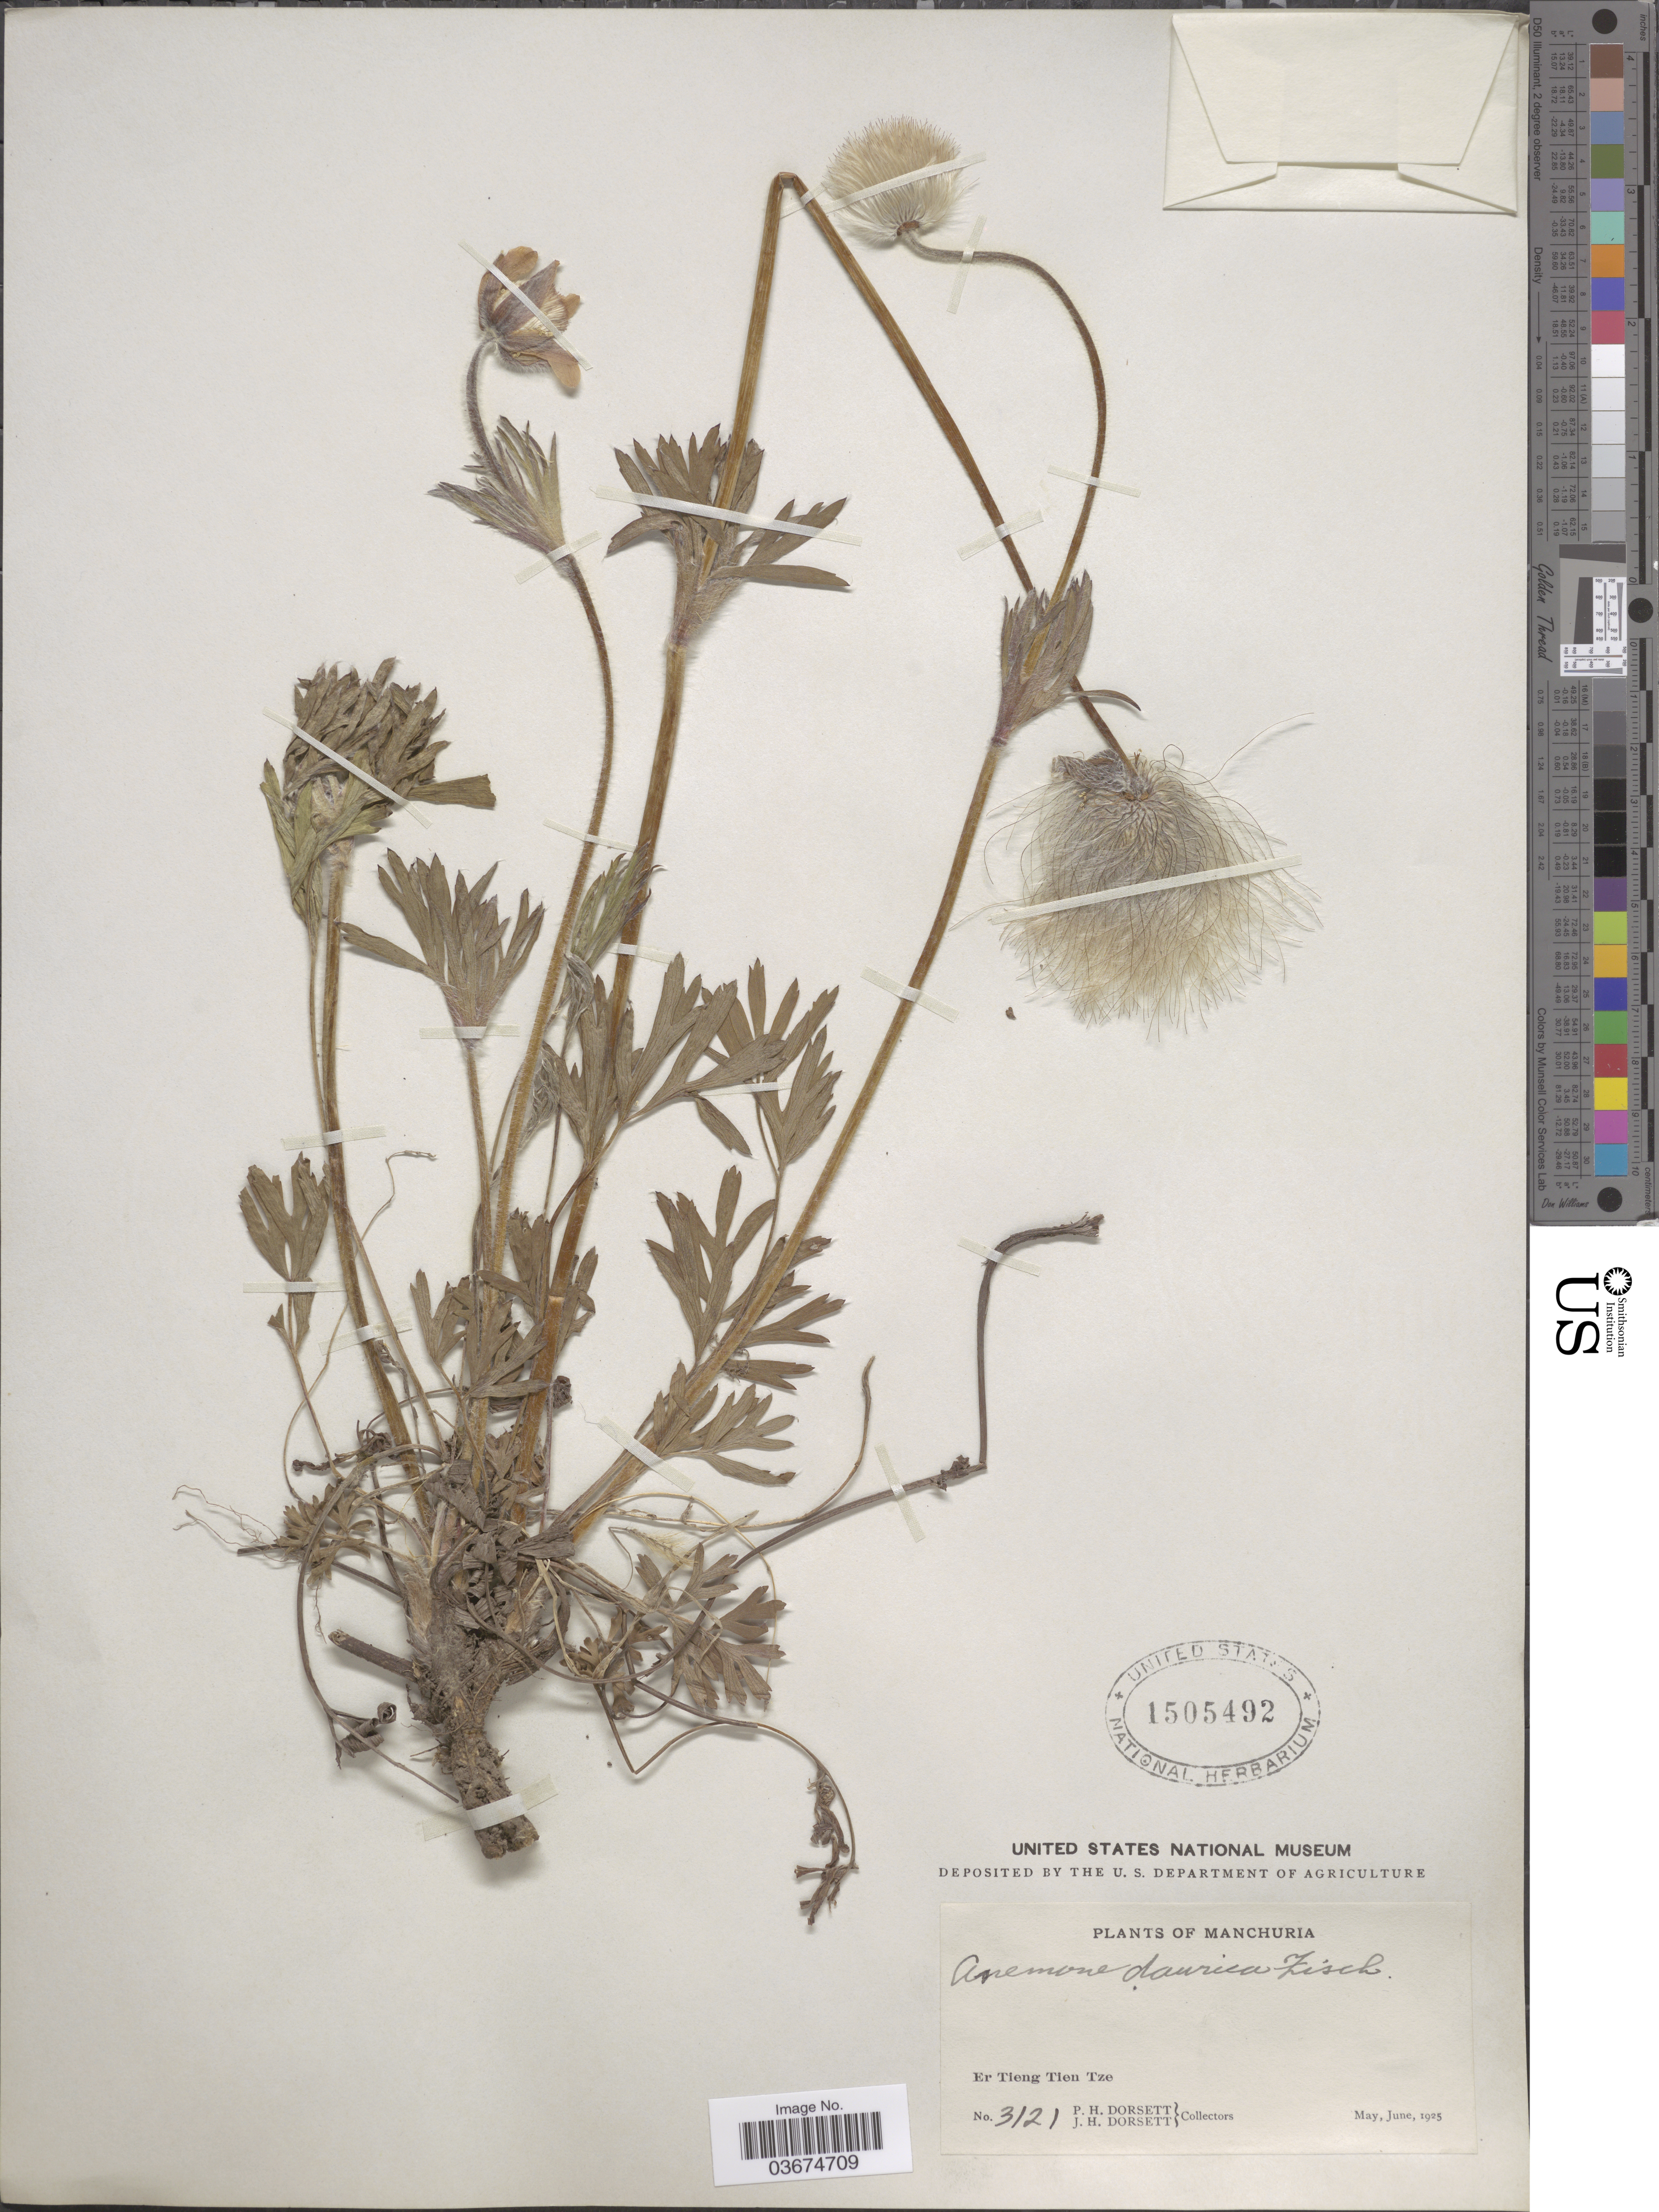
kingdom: Plantae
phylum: Tracheophyta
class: Magnoliopsida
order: Ranunculales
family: Ranunculaceae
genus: Pulsatilla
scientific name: Pulsatilla dahurica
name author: (Fisch. ex DC.) Spreng.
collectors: P. H. Dorsett & J. Dorsett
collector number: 3121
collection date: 1925-05/1925-06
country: China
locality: Manchuria. Er Tieng Tien Tze.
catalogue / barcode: US 1505492